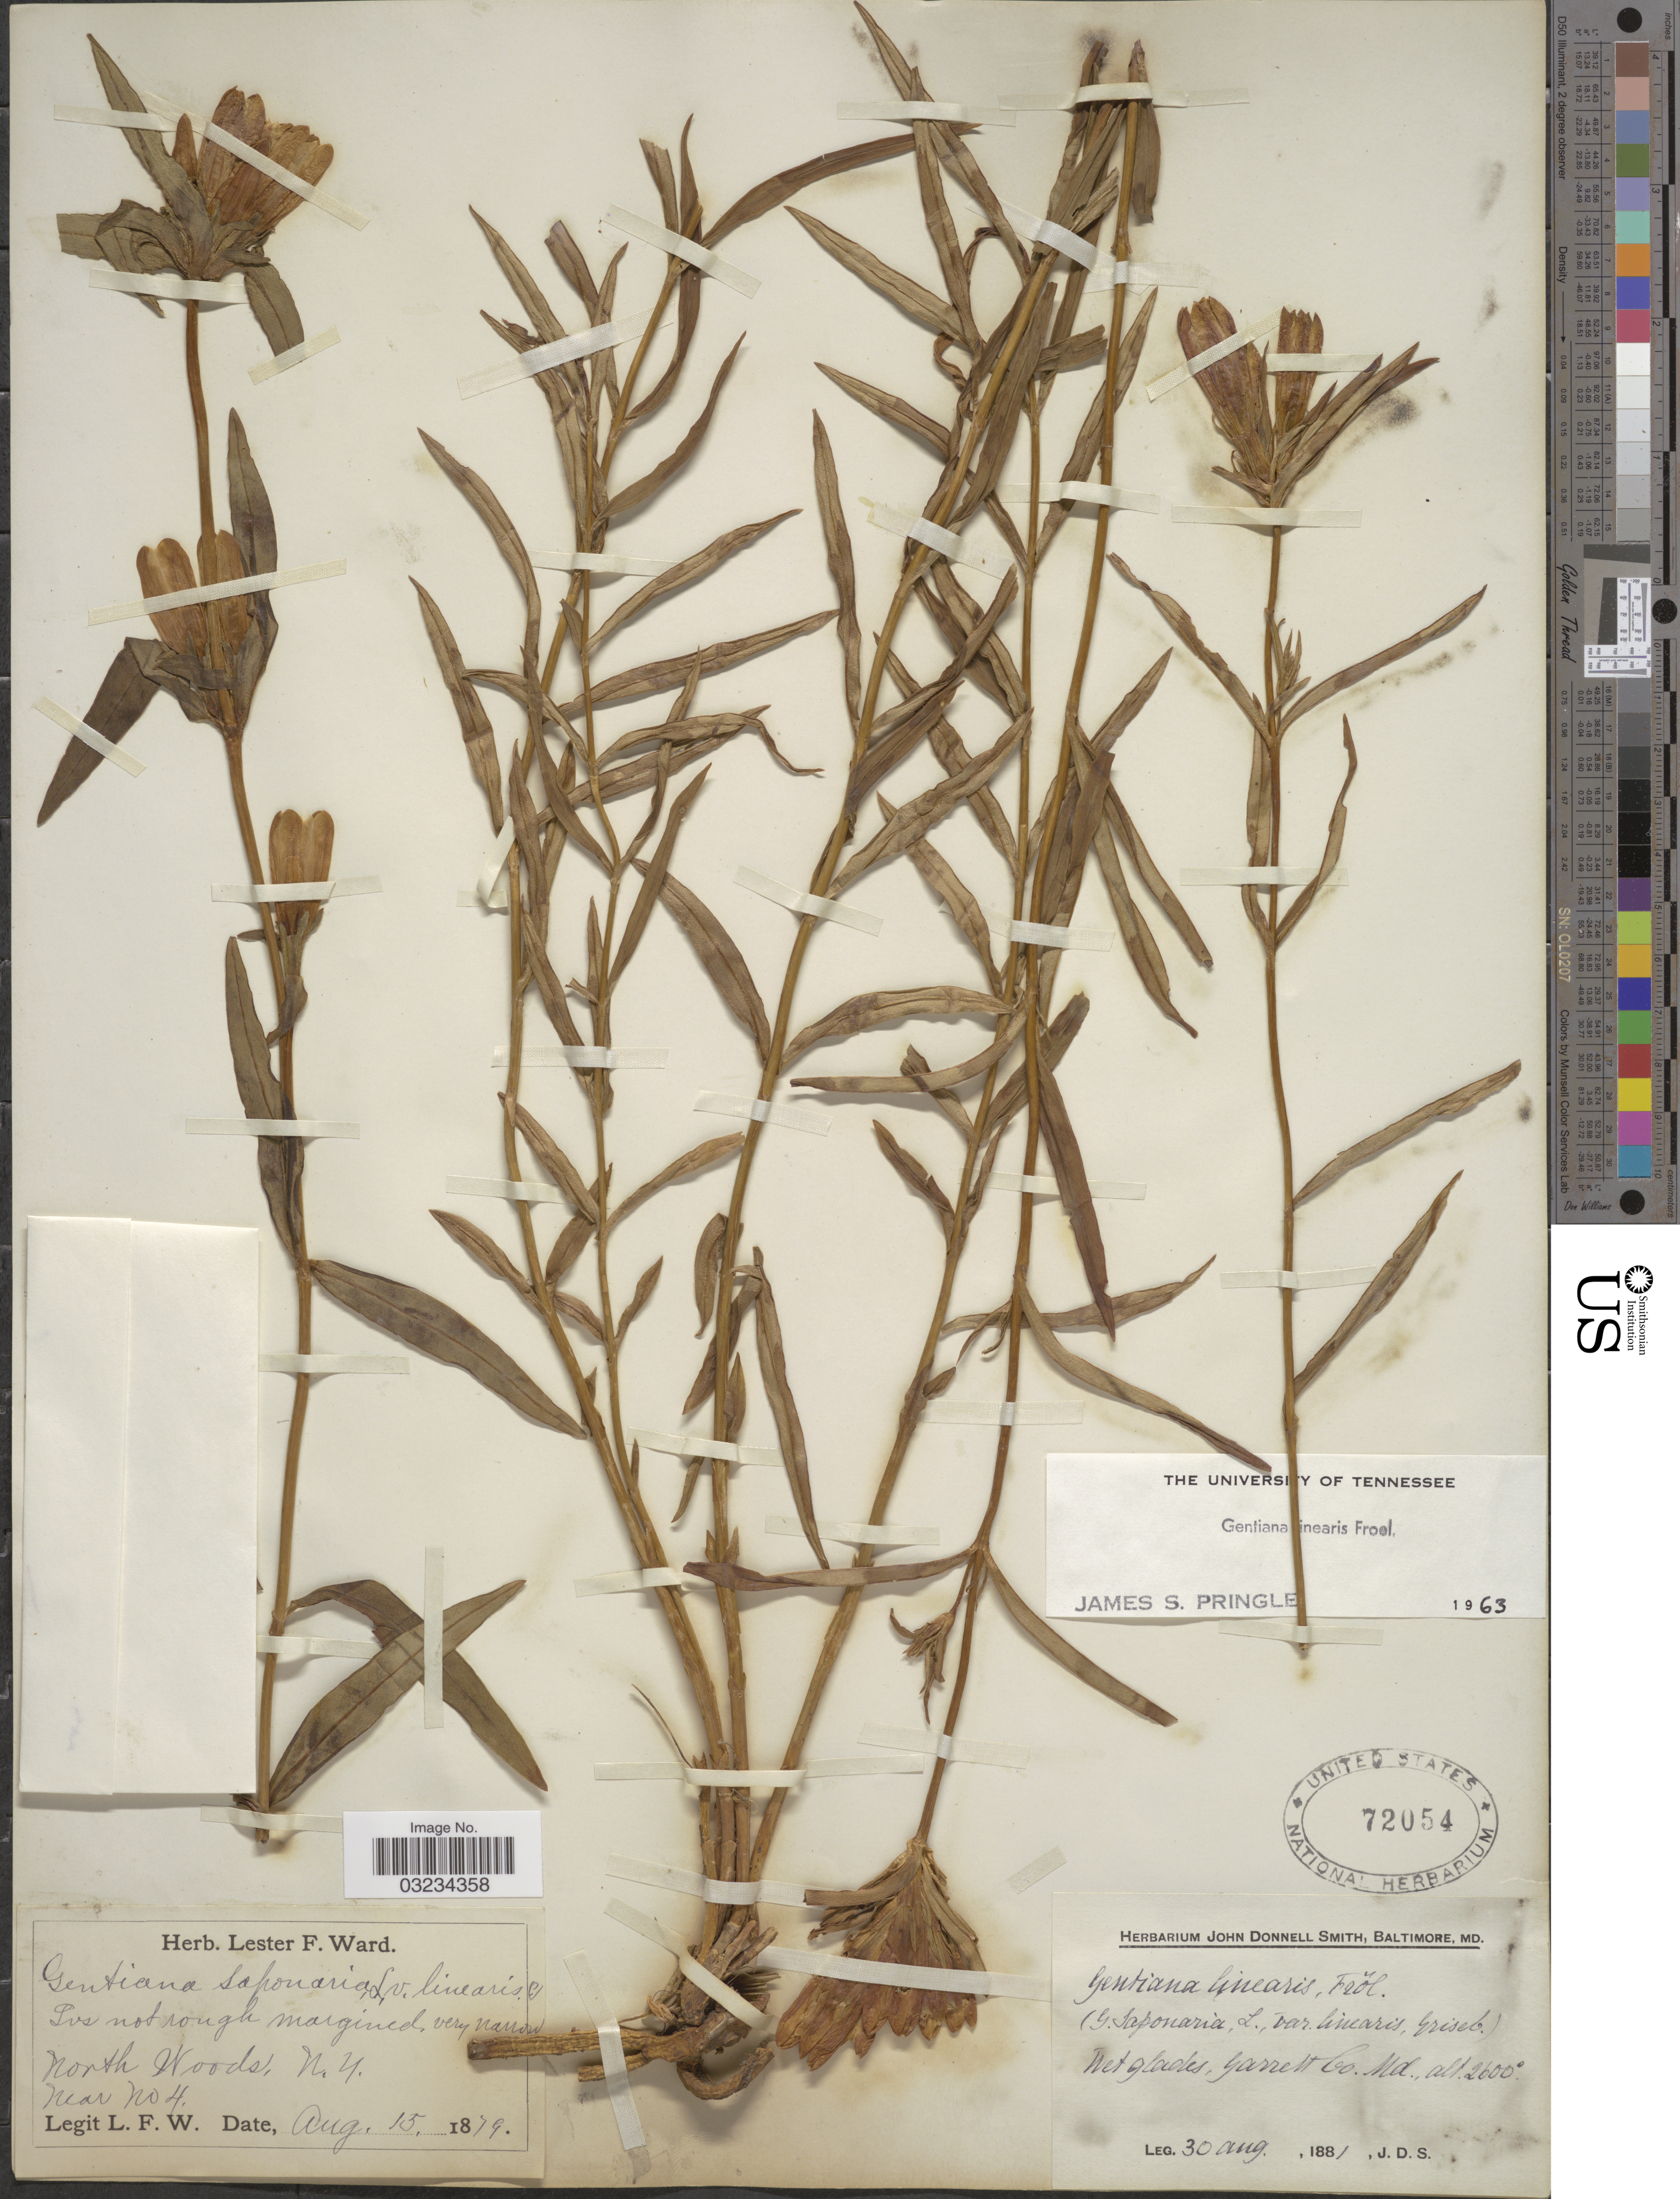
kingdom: Plantae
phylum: Tracheophyta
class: Magnoliopsida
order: Gentianales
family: Gentianaceae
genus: Gentiana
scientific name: Gentiana linearis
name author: Froel.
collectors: L. F. Ward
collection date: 1879-08-15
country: United States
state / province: New York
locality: North Woods, Near No 4.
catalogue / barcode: US 72054